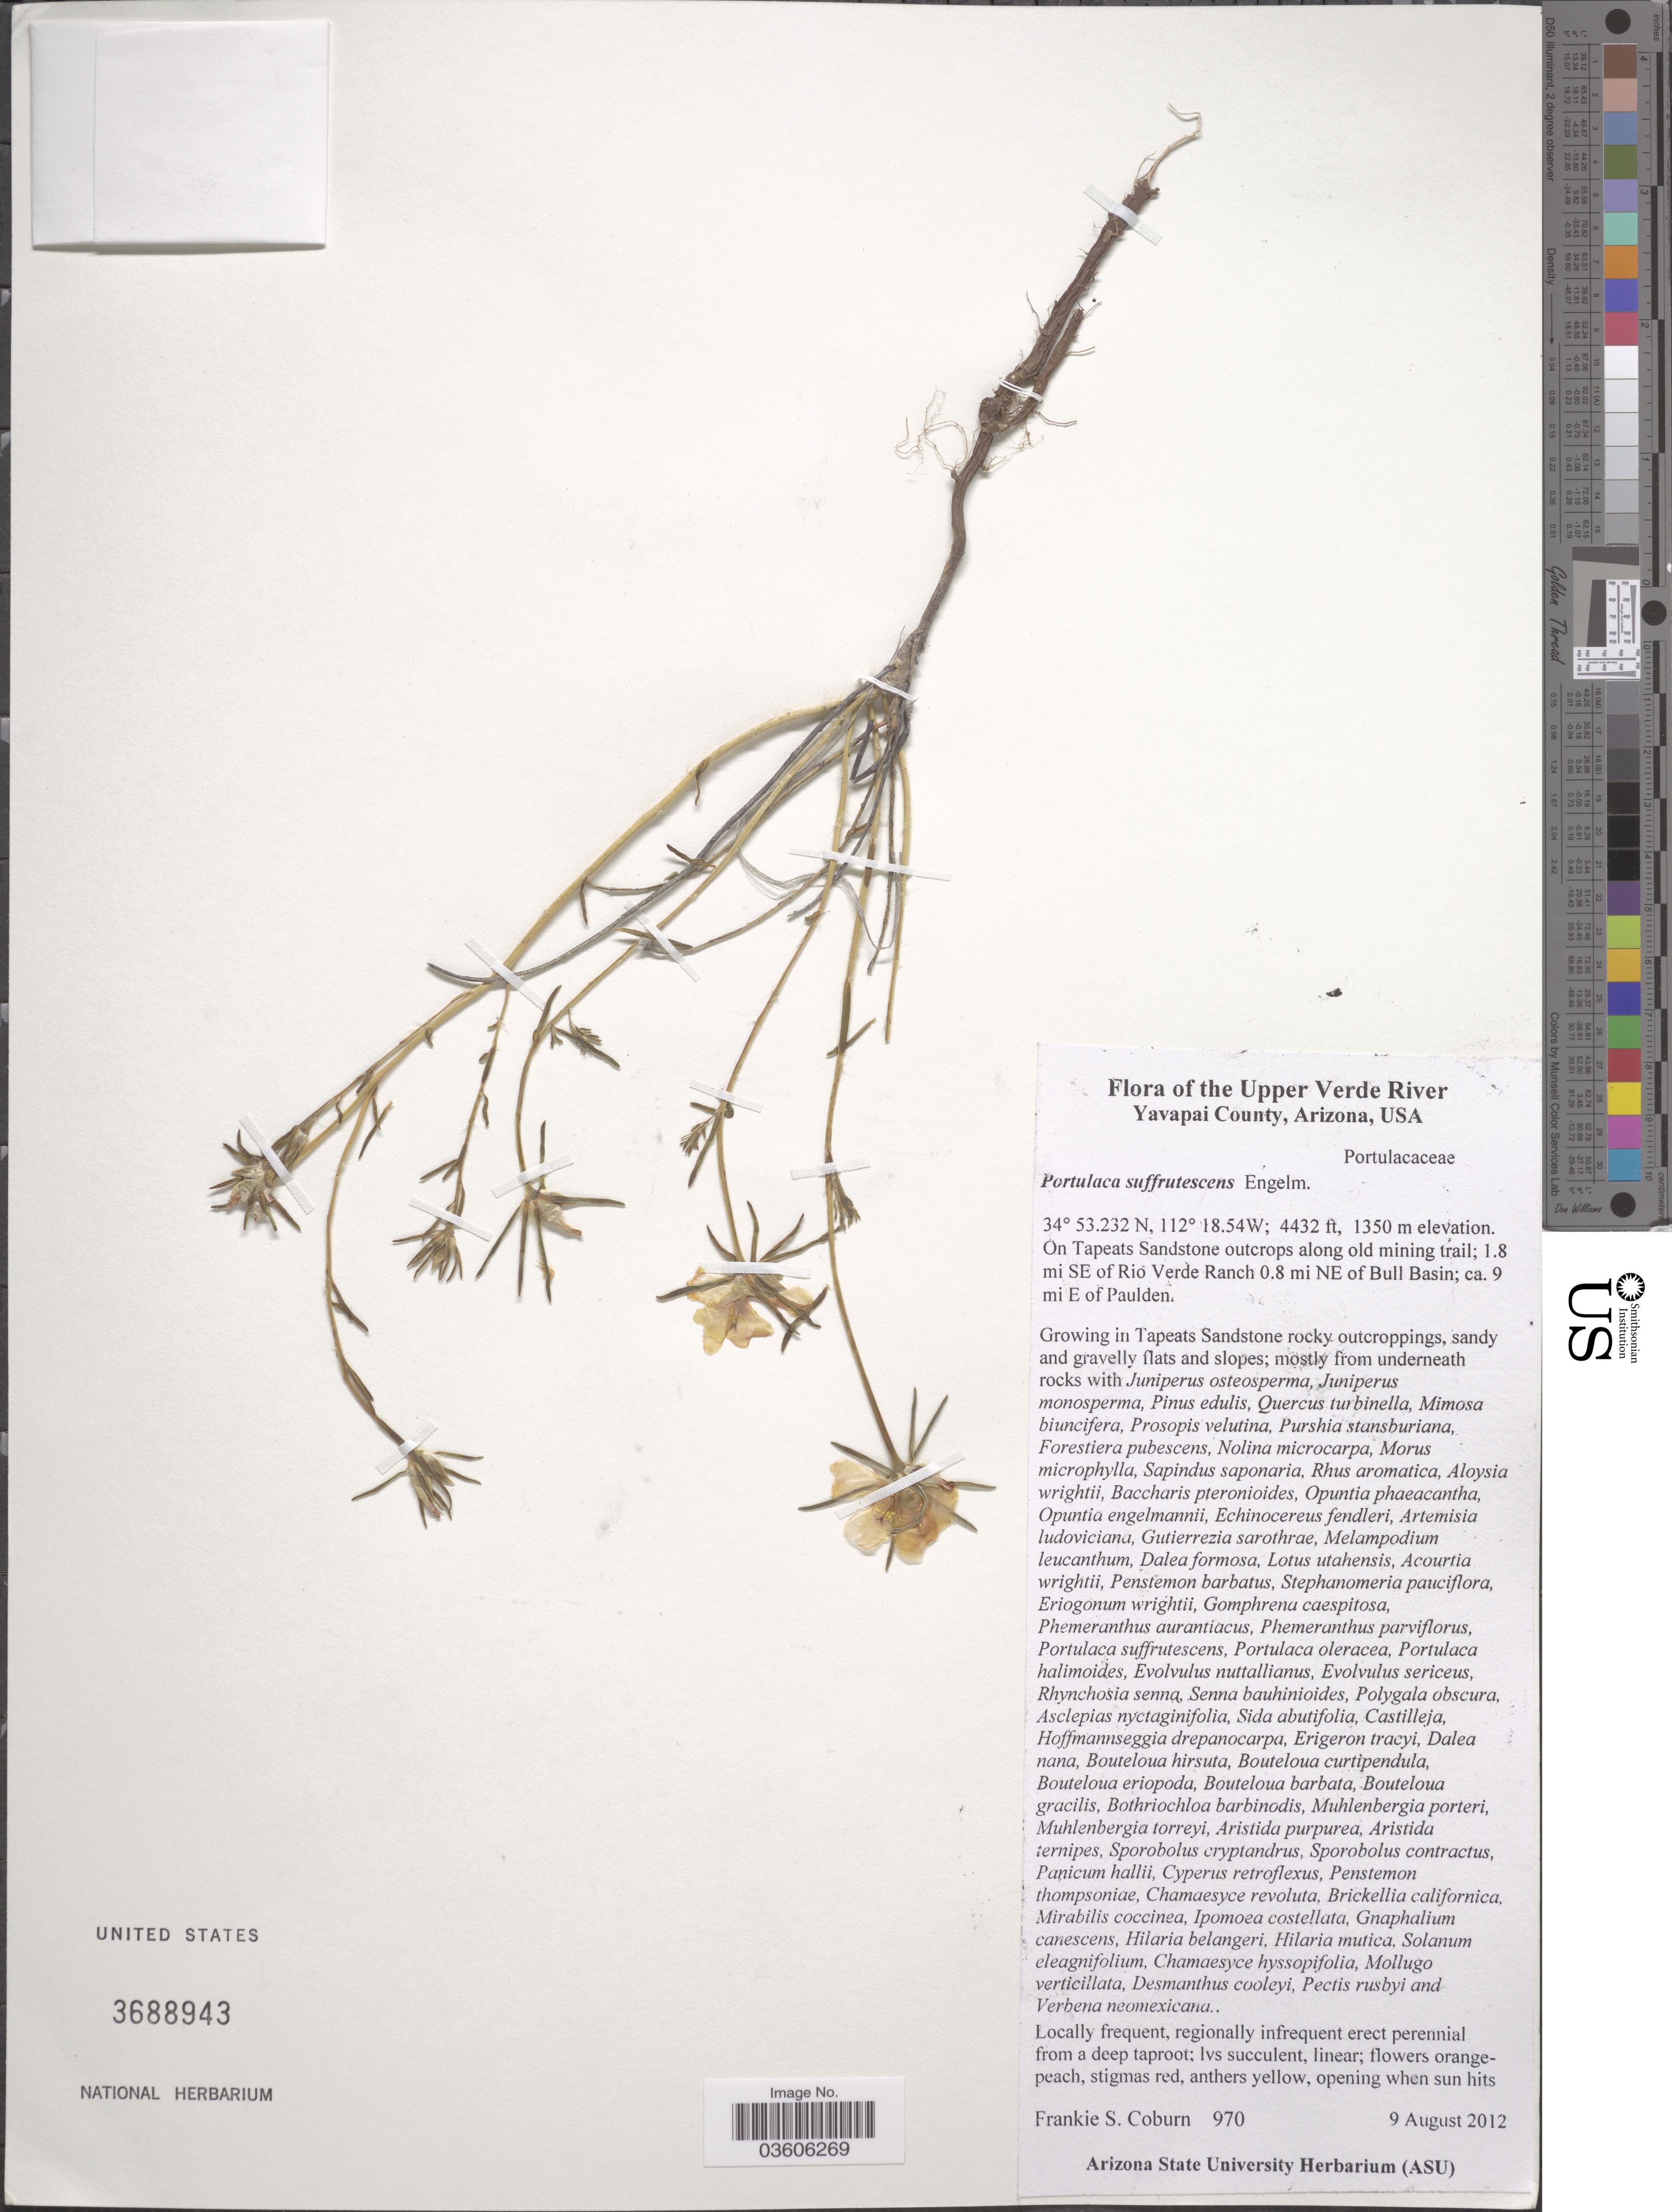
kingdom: Plantae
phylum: Tracheophyta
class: Magnoliopsida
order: Caryophyllales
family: Portulacaceae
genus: Portulaca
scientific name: Portulaca suffrutescens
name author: Engelm.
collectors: F. Coburn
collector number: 970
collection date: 2012-08-09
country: United States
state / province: Arizona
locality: The Upper Verde River, Yavapai County. On Tapeats Sandstone outcrops along old mining trail; 1.8 mi SE of Rio Verde Ranch 0.8 mi NE of Bull Basin; ca 9 mi E of Paulden.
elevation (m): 1350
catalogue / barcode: US 3688943